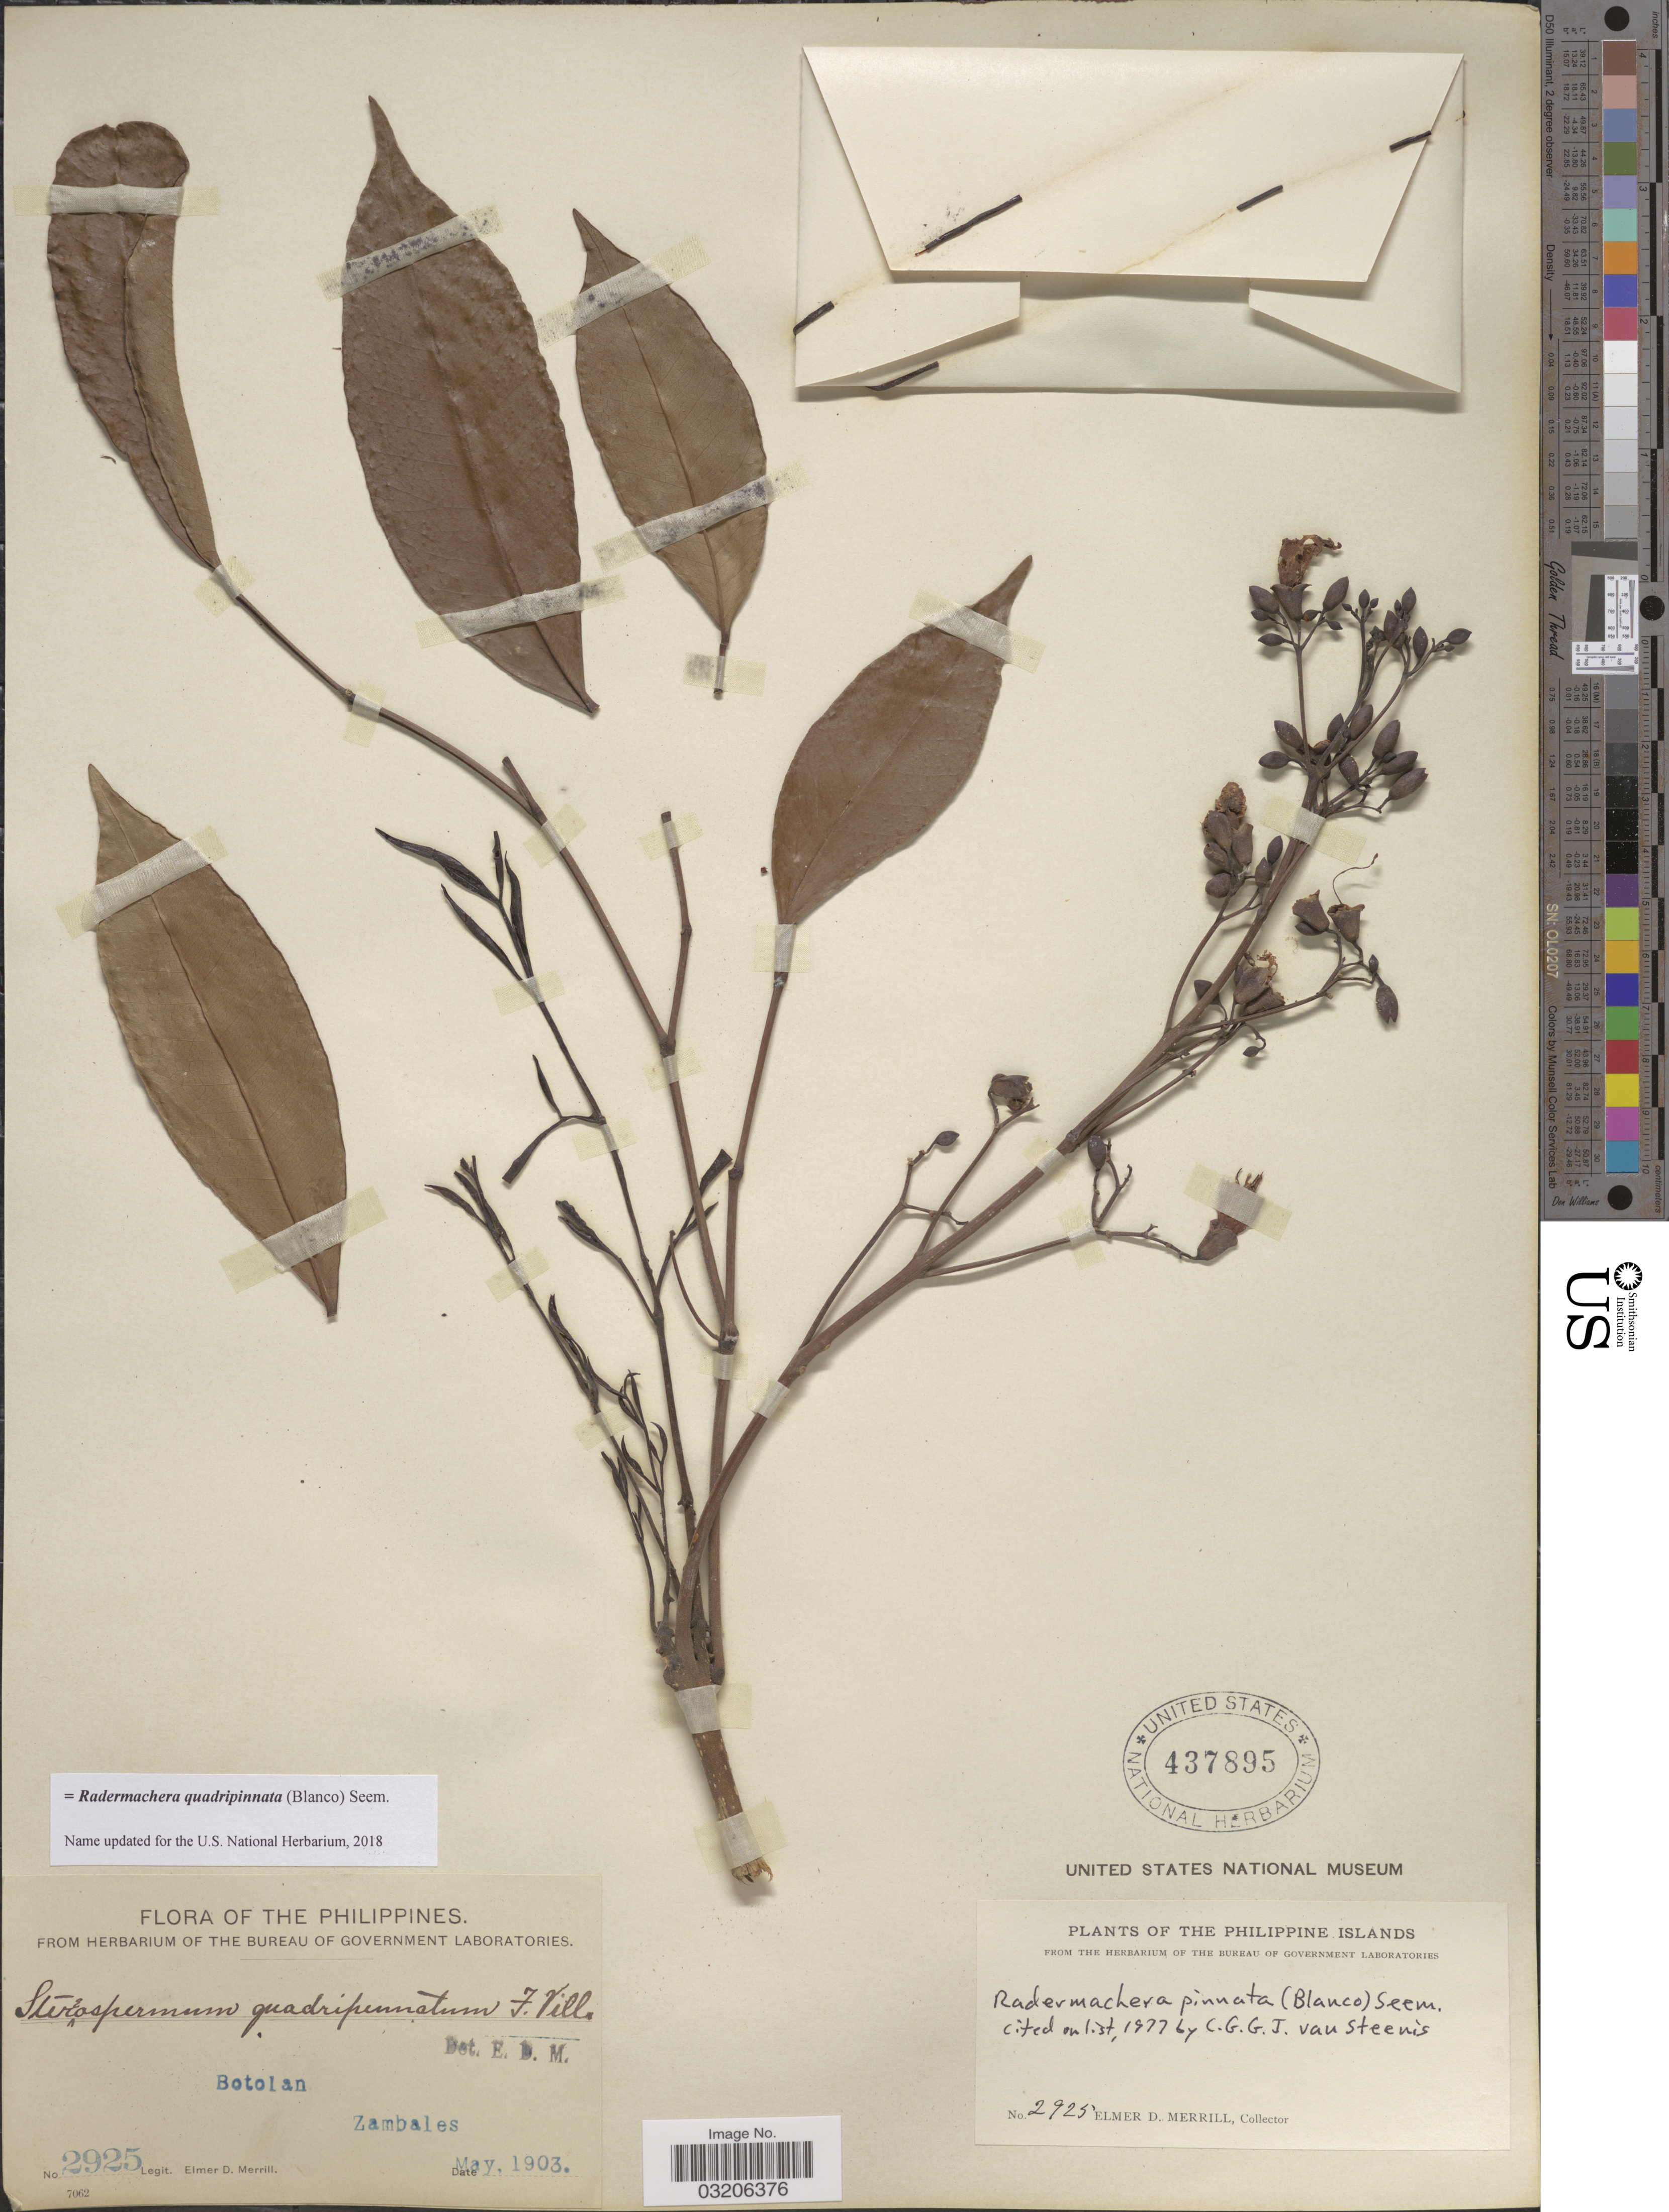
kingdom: Plantae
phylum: Tracheophyta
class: Magnoliopsida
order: Lamiales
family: Bignoniaceae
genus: Radermachera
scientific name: Radermachera quadripinnata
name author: (Blanco) Seem.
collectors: E. D. Merrill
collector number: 2925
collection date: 1903-05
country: Philippines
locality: Botolan, Zambales.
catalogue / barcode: US 437895